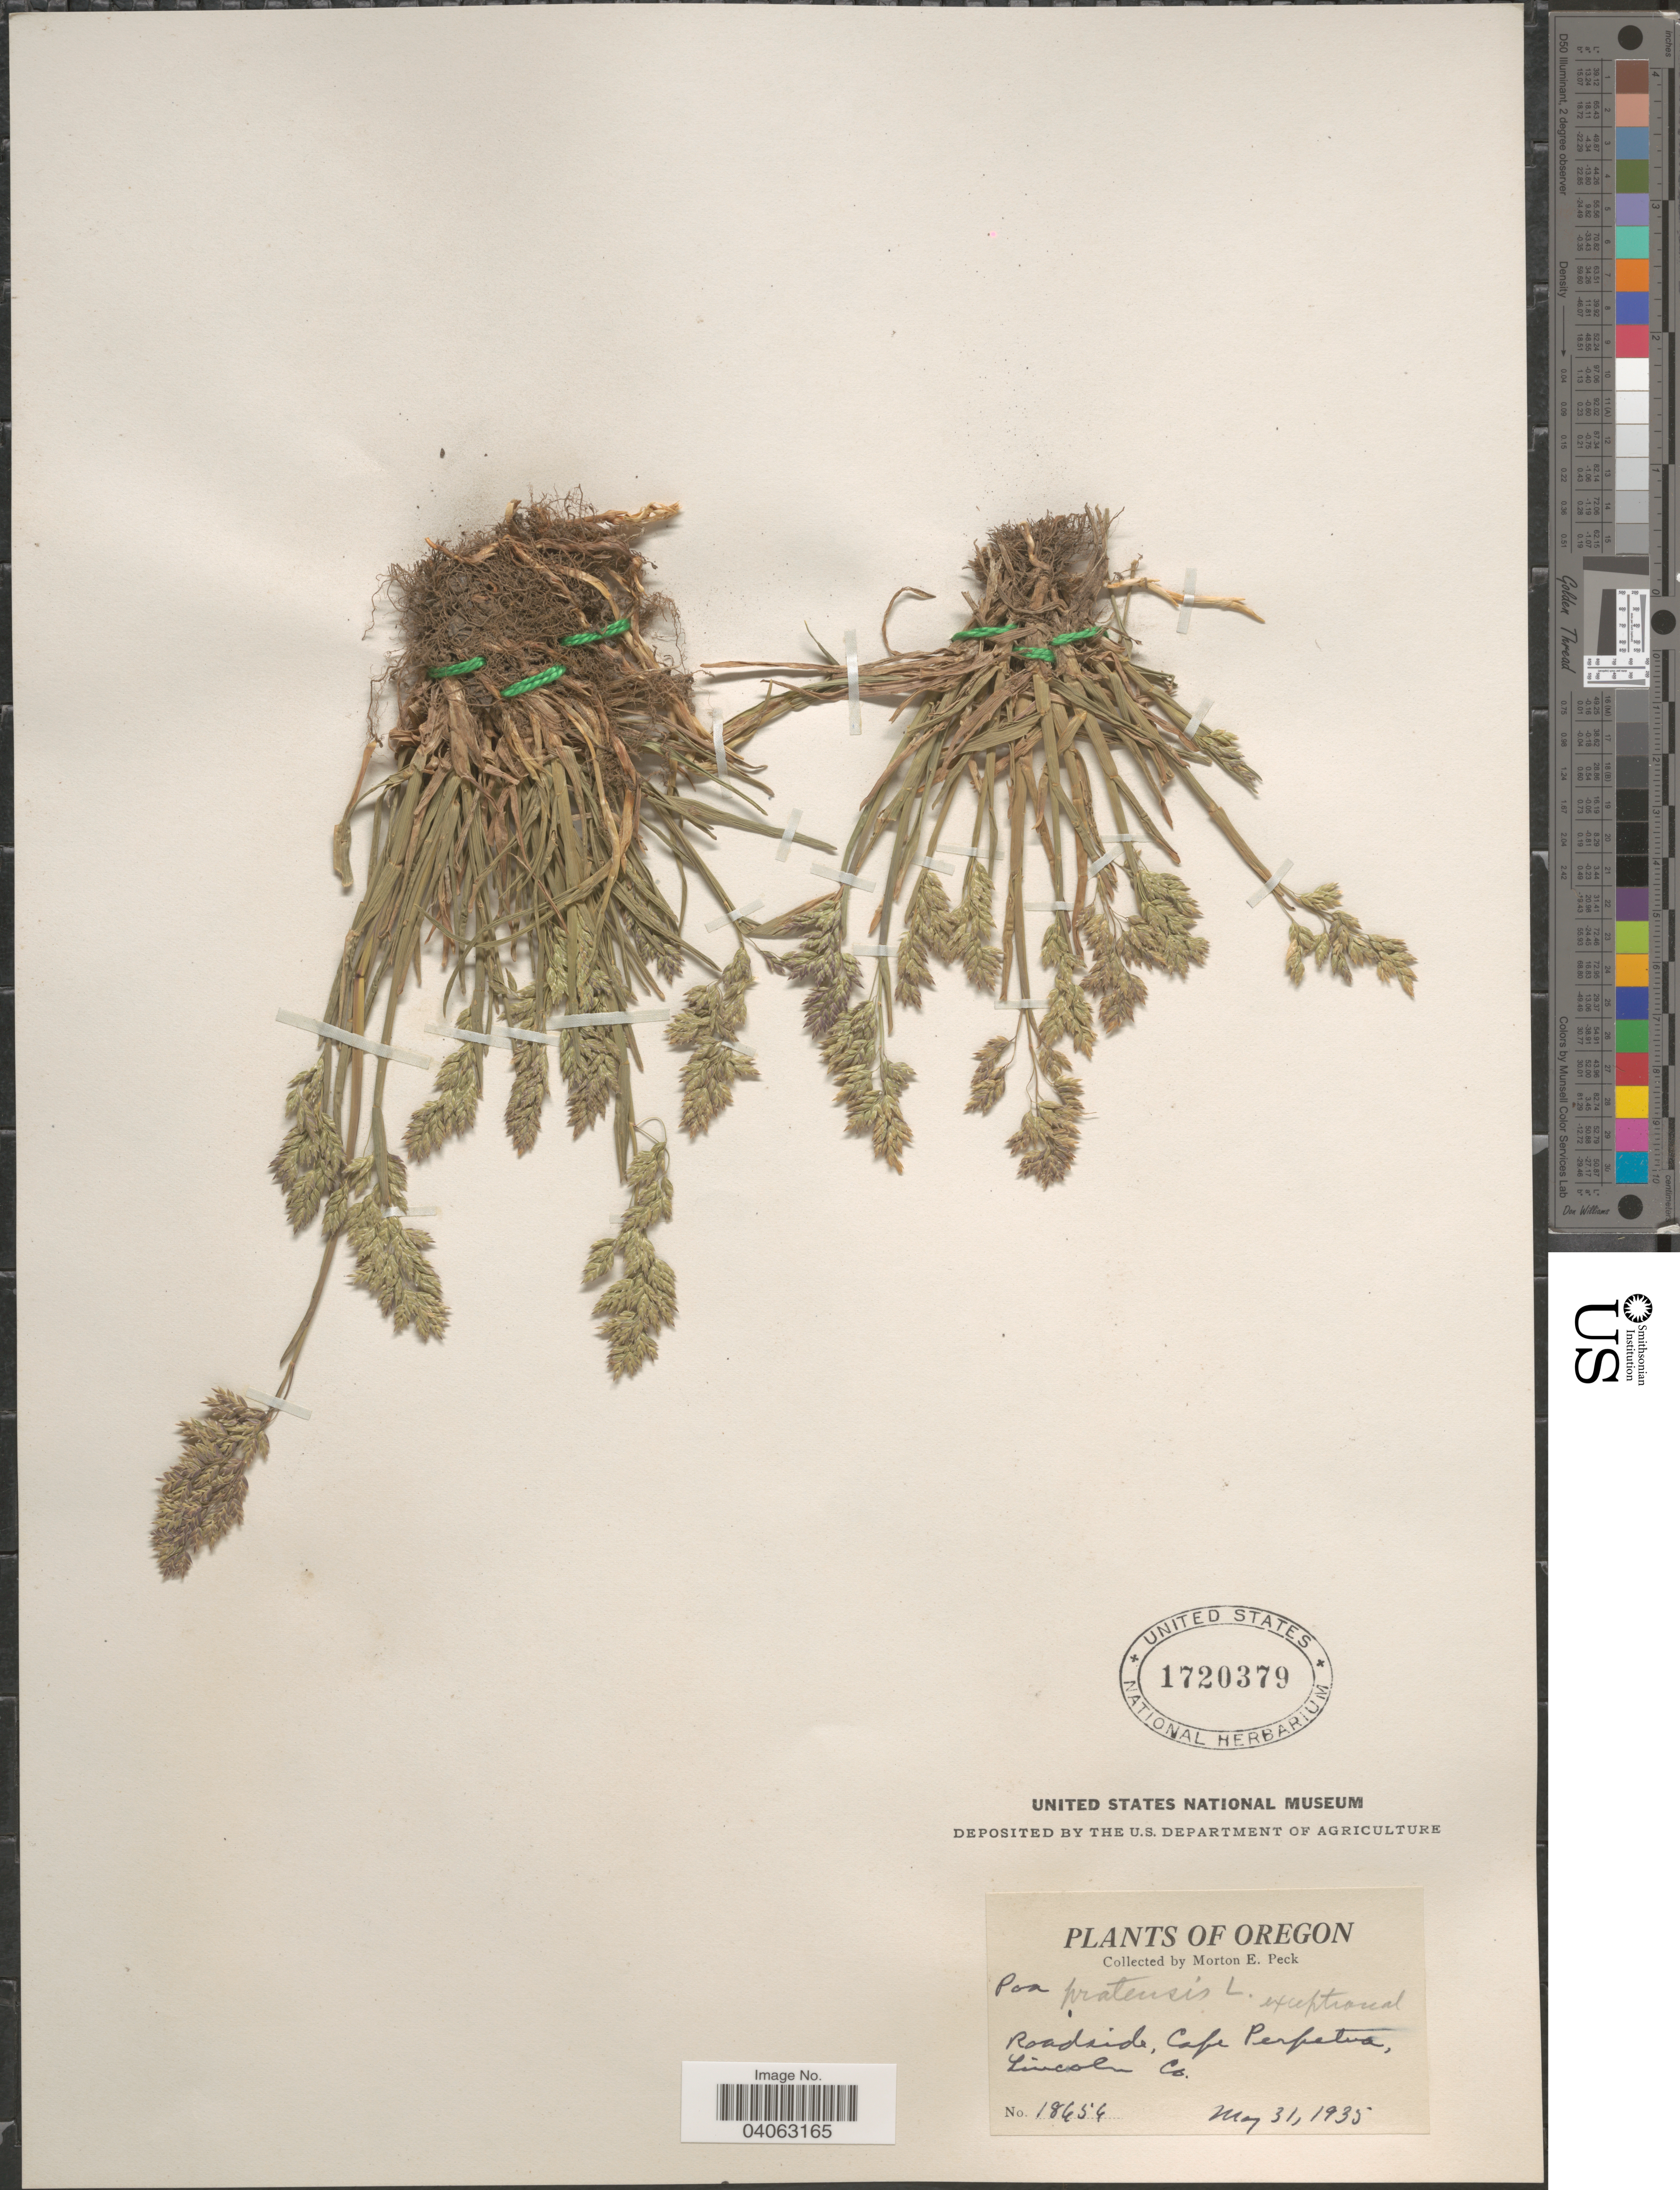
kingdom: Plantae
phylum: Tracheophyta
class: Liliopsida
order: Poales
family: Poaceae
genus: Poa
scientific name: Poa pratensis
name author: L.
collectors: M. E. Peck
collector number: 18654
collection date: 1935-05-31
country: United States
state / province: Oregon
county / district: Lincoln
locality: Roadside, Cape Perpetua, Lincoln Co.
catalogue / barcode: US 1720379